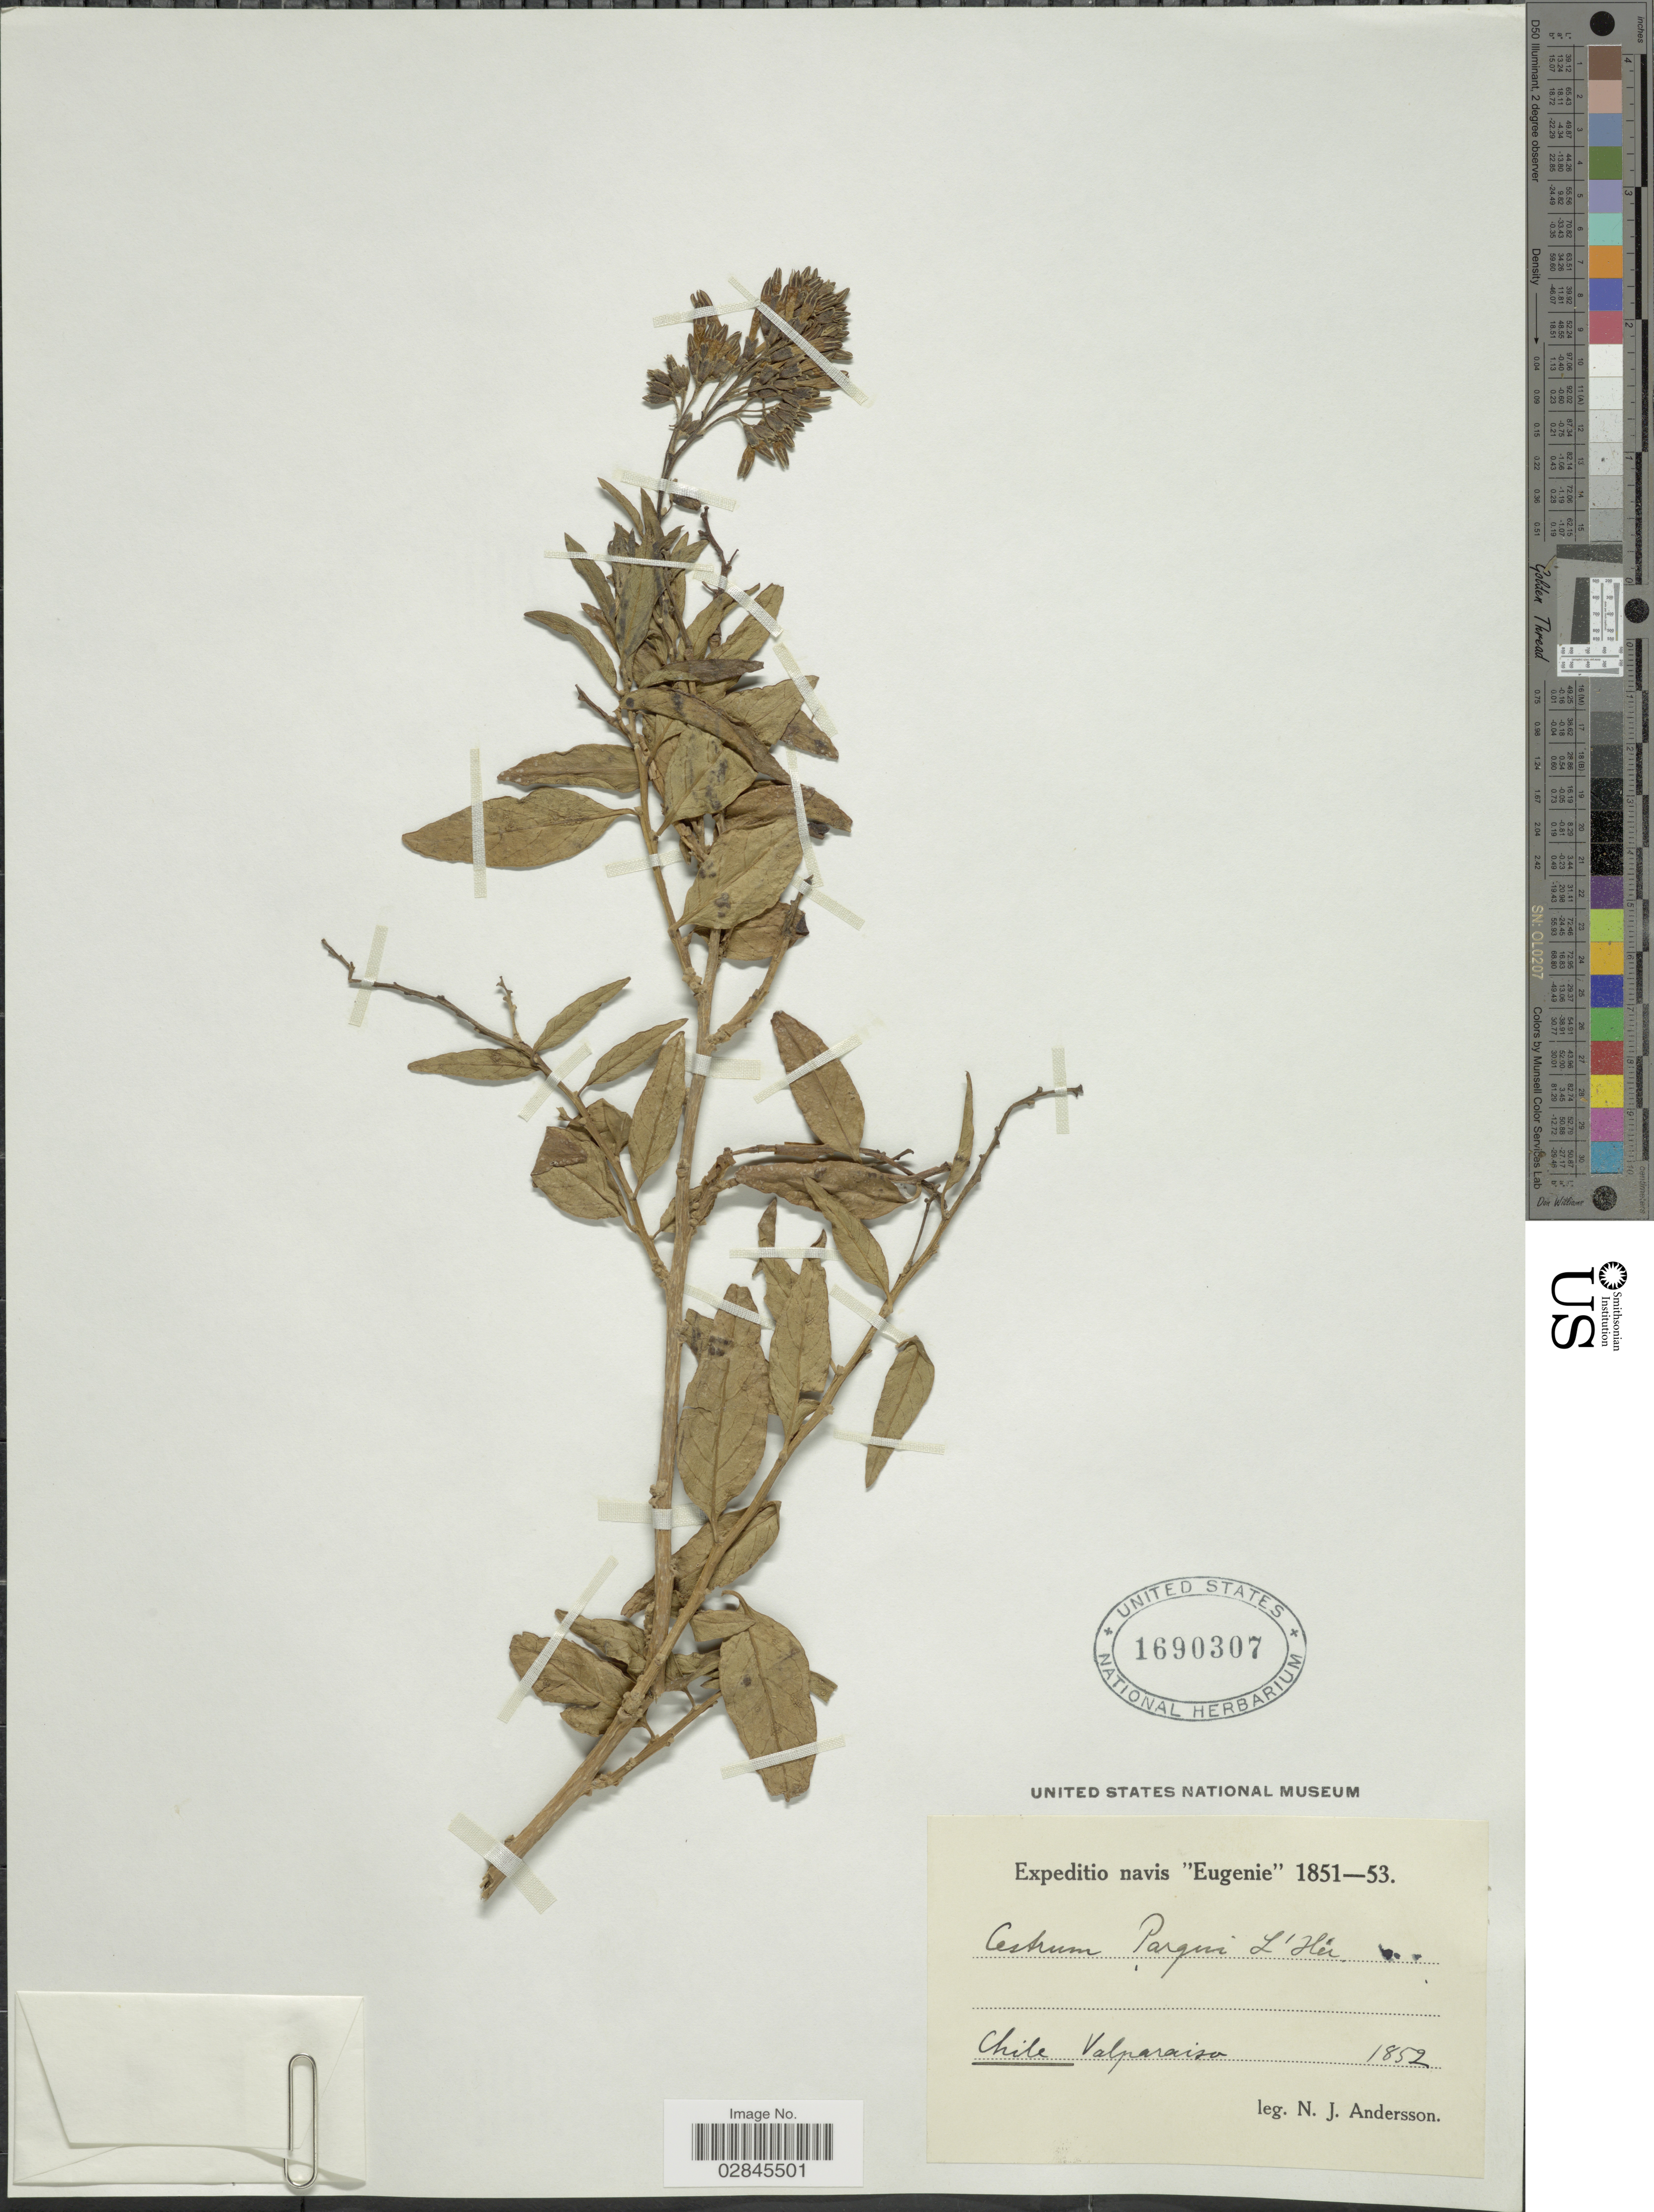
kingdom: Plantae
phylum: Tracheophyta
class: Magnoliopsida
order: Solanales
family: Solanaceae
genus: Cestrum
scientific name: Cestrum parqui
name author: L'Hér.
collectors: N. J. Andersson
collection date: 1852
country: Chile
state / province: Valparaíso (V)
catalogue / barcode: US 1690307